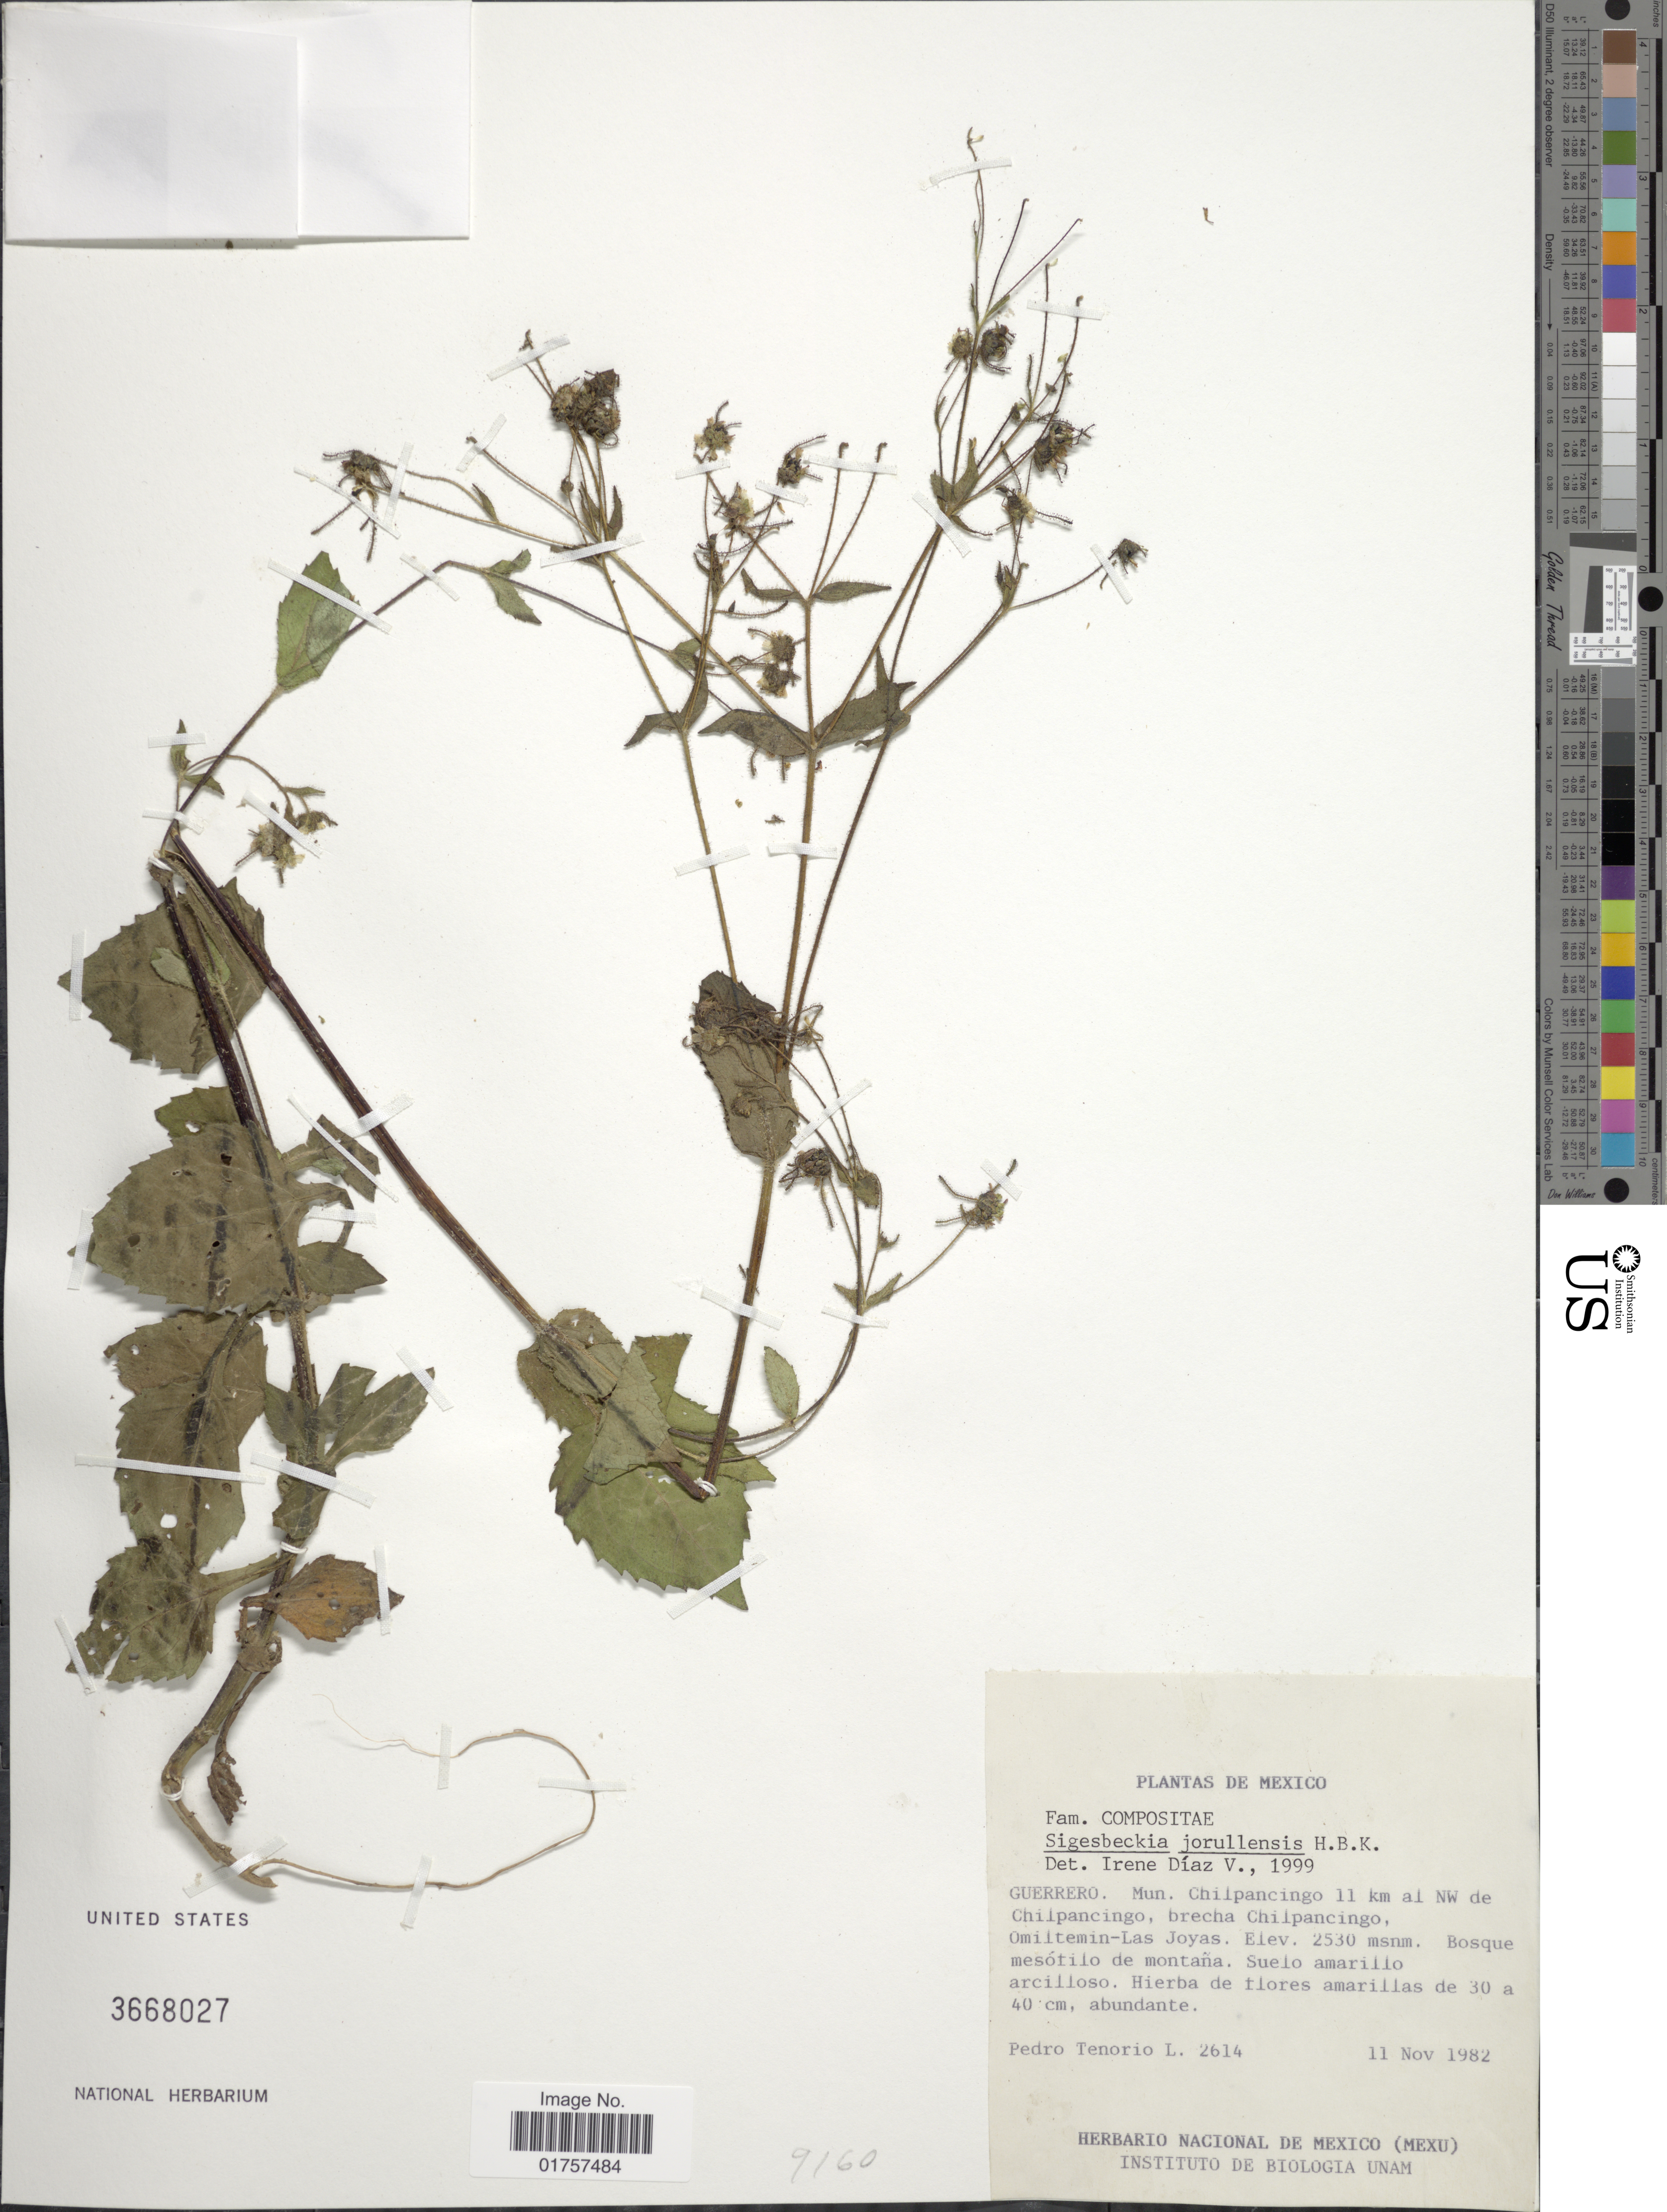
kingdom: Plantae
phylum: Tracheophyta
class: Magnoliopsida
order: Asterales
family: Asteraceae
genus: Sigesbeckia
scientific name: Sigesbeckia jorullensis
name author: Kunth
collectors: P. Tenorio L.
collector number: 2614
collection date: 1982-11-11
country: Mexico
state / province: Guerrero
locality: Mun. Chilpancingo 11 km al NW de Chilpancingo, brecha Chilpancingo, Omiltemin-Las Joyas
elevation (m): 2530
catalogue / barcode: US 3668027